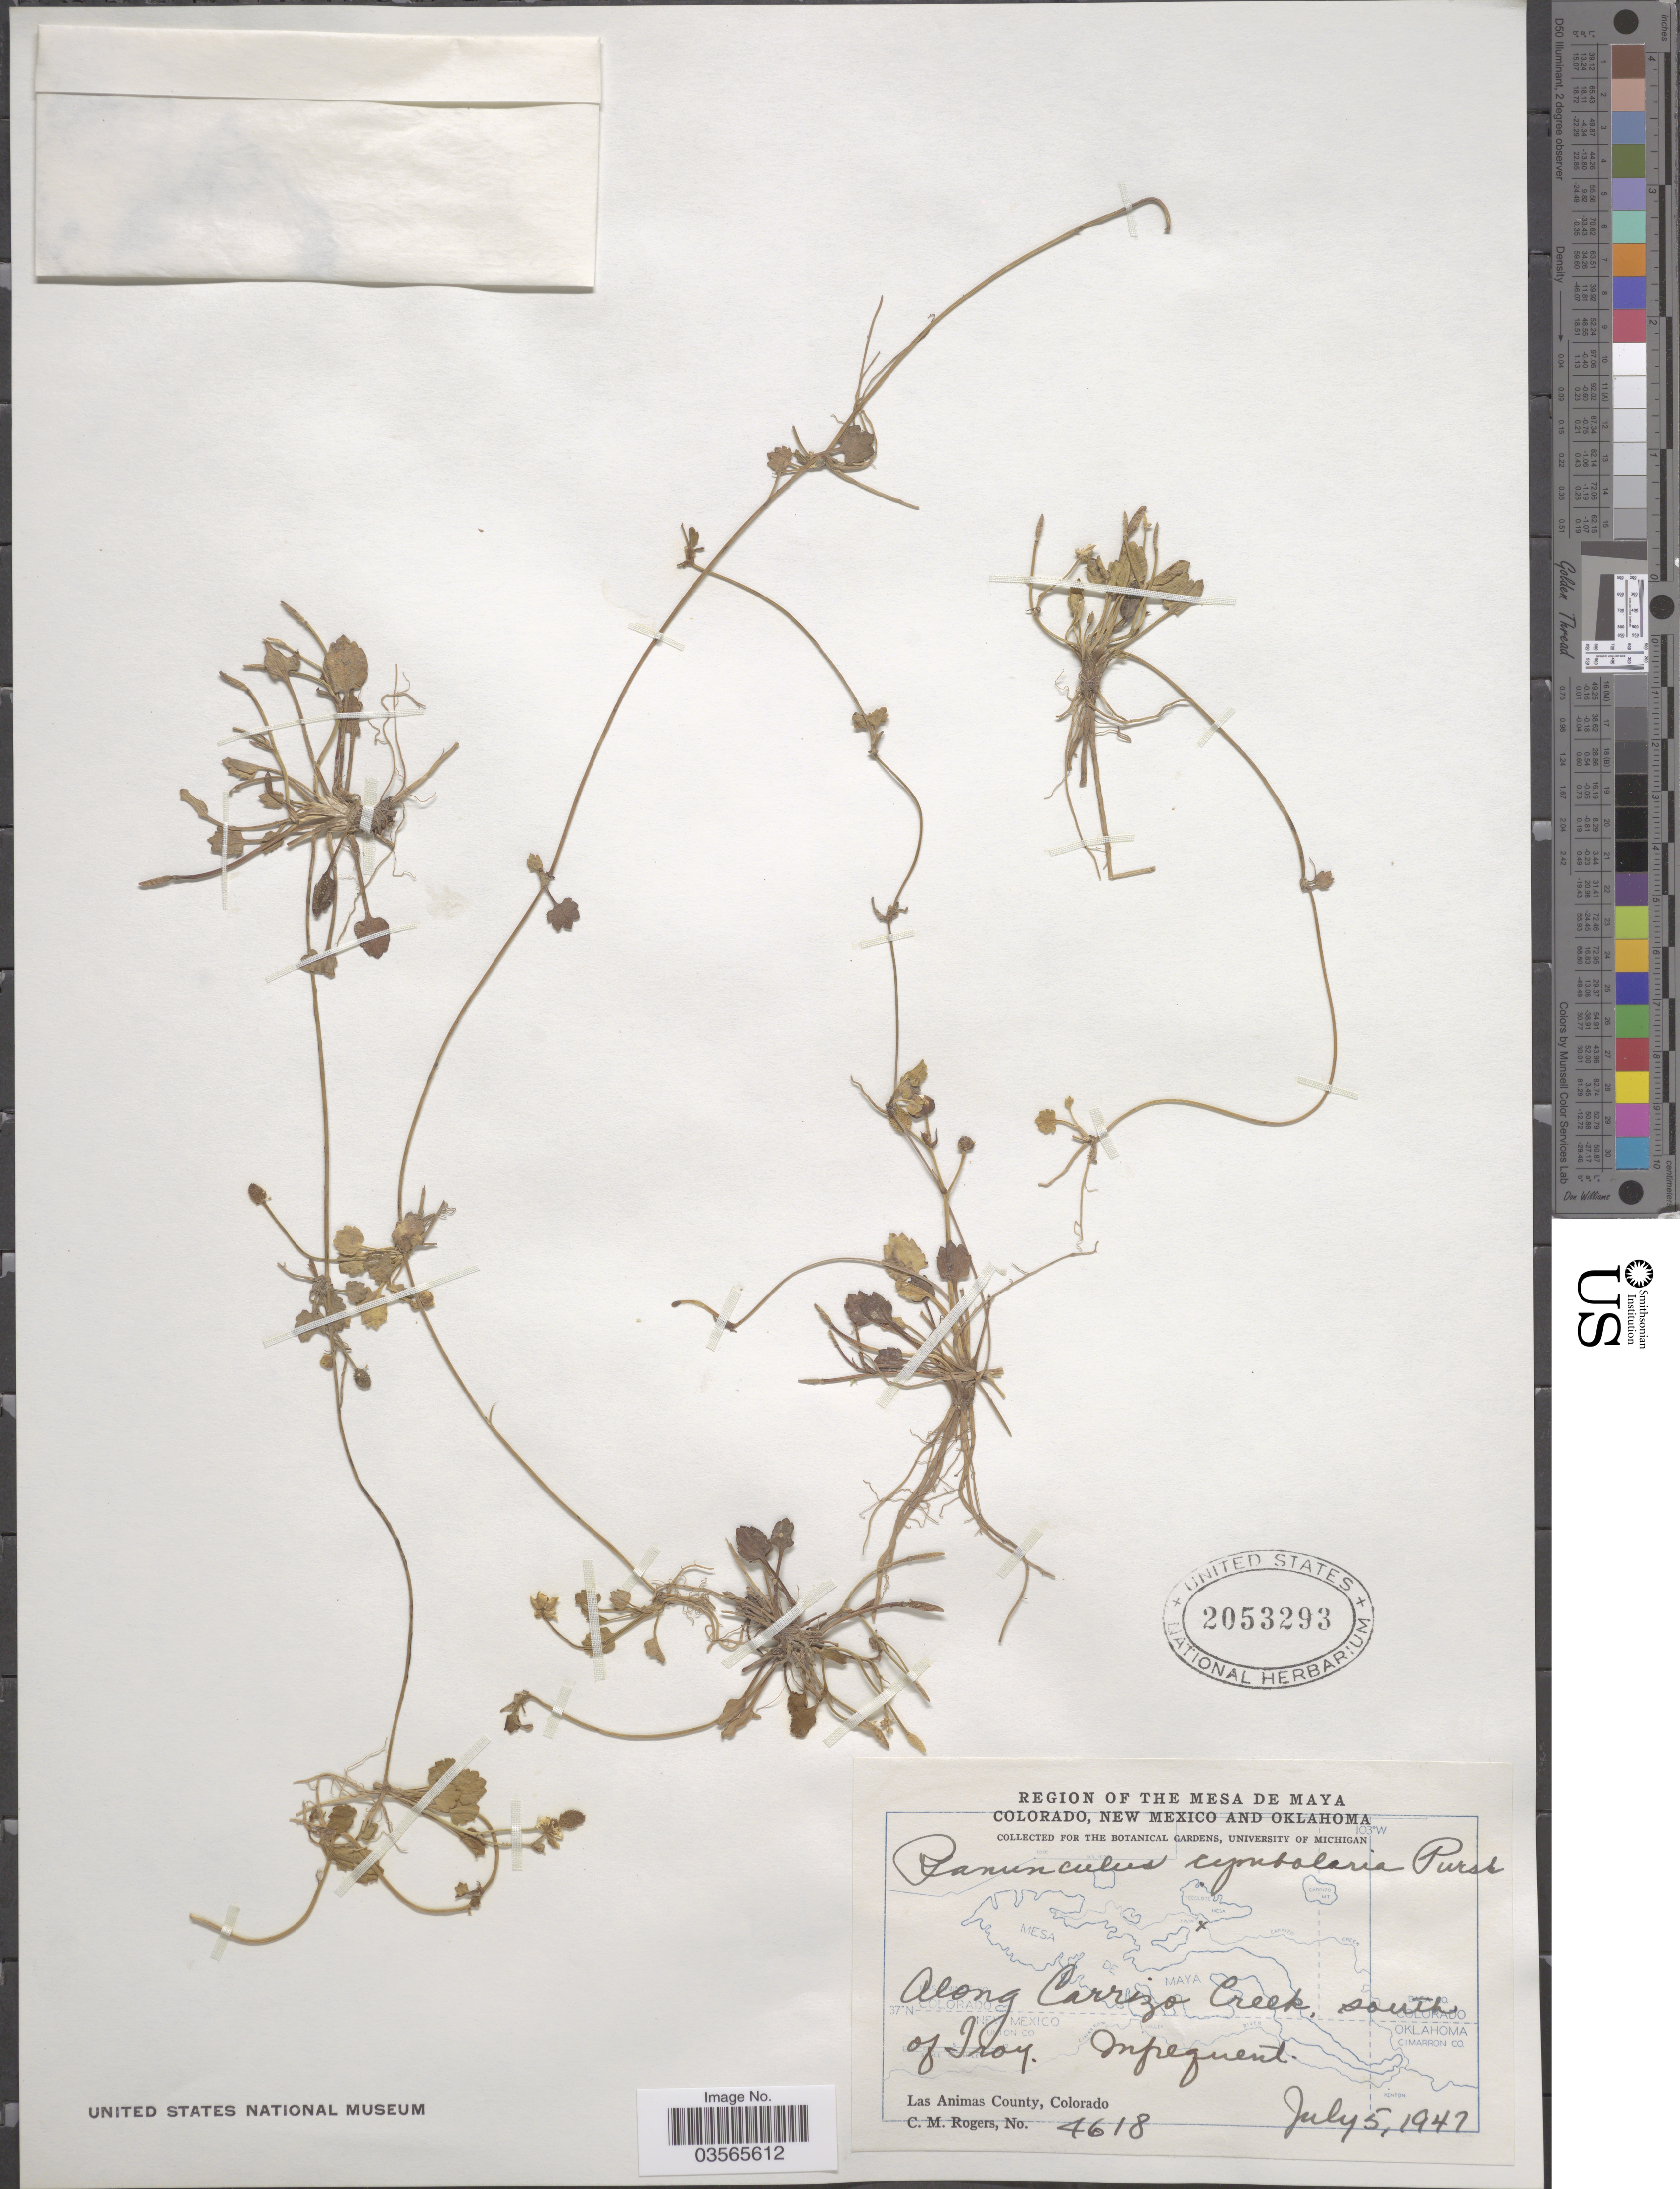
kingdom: Plantae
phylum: Tracheophyta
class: Magnoliopsida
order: Ranunculales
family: Ranunculaceae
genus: Halerpestes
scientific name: Halerpestes cymbalaria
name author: (Pursh) Greene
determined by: Strong, M. T., (US), Smithsonian Institution - National Museum of Natural History (UNITED STATES)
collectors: C. M. Rogers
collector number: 4618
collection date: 1947-07-05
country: United States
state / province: Colorado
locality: Region of the Mesa de Maya Colorado. Along Carrizo Creek, south of Troy. Las Animas County.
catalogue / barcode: US 2053293